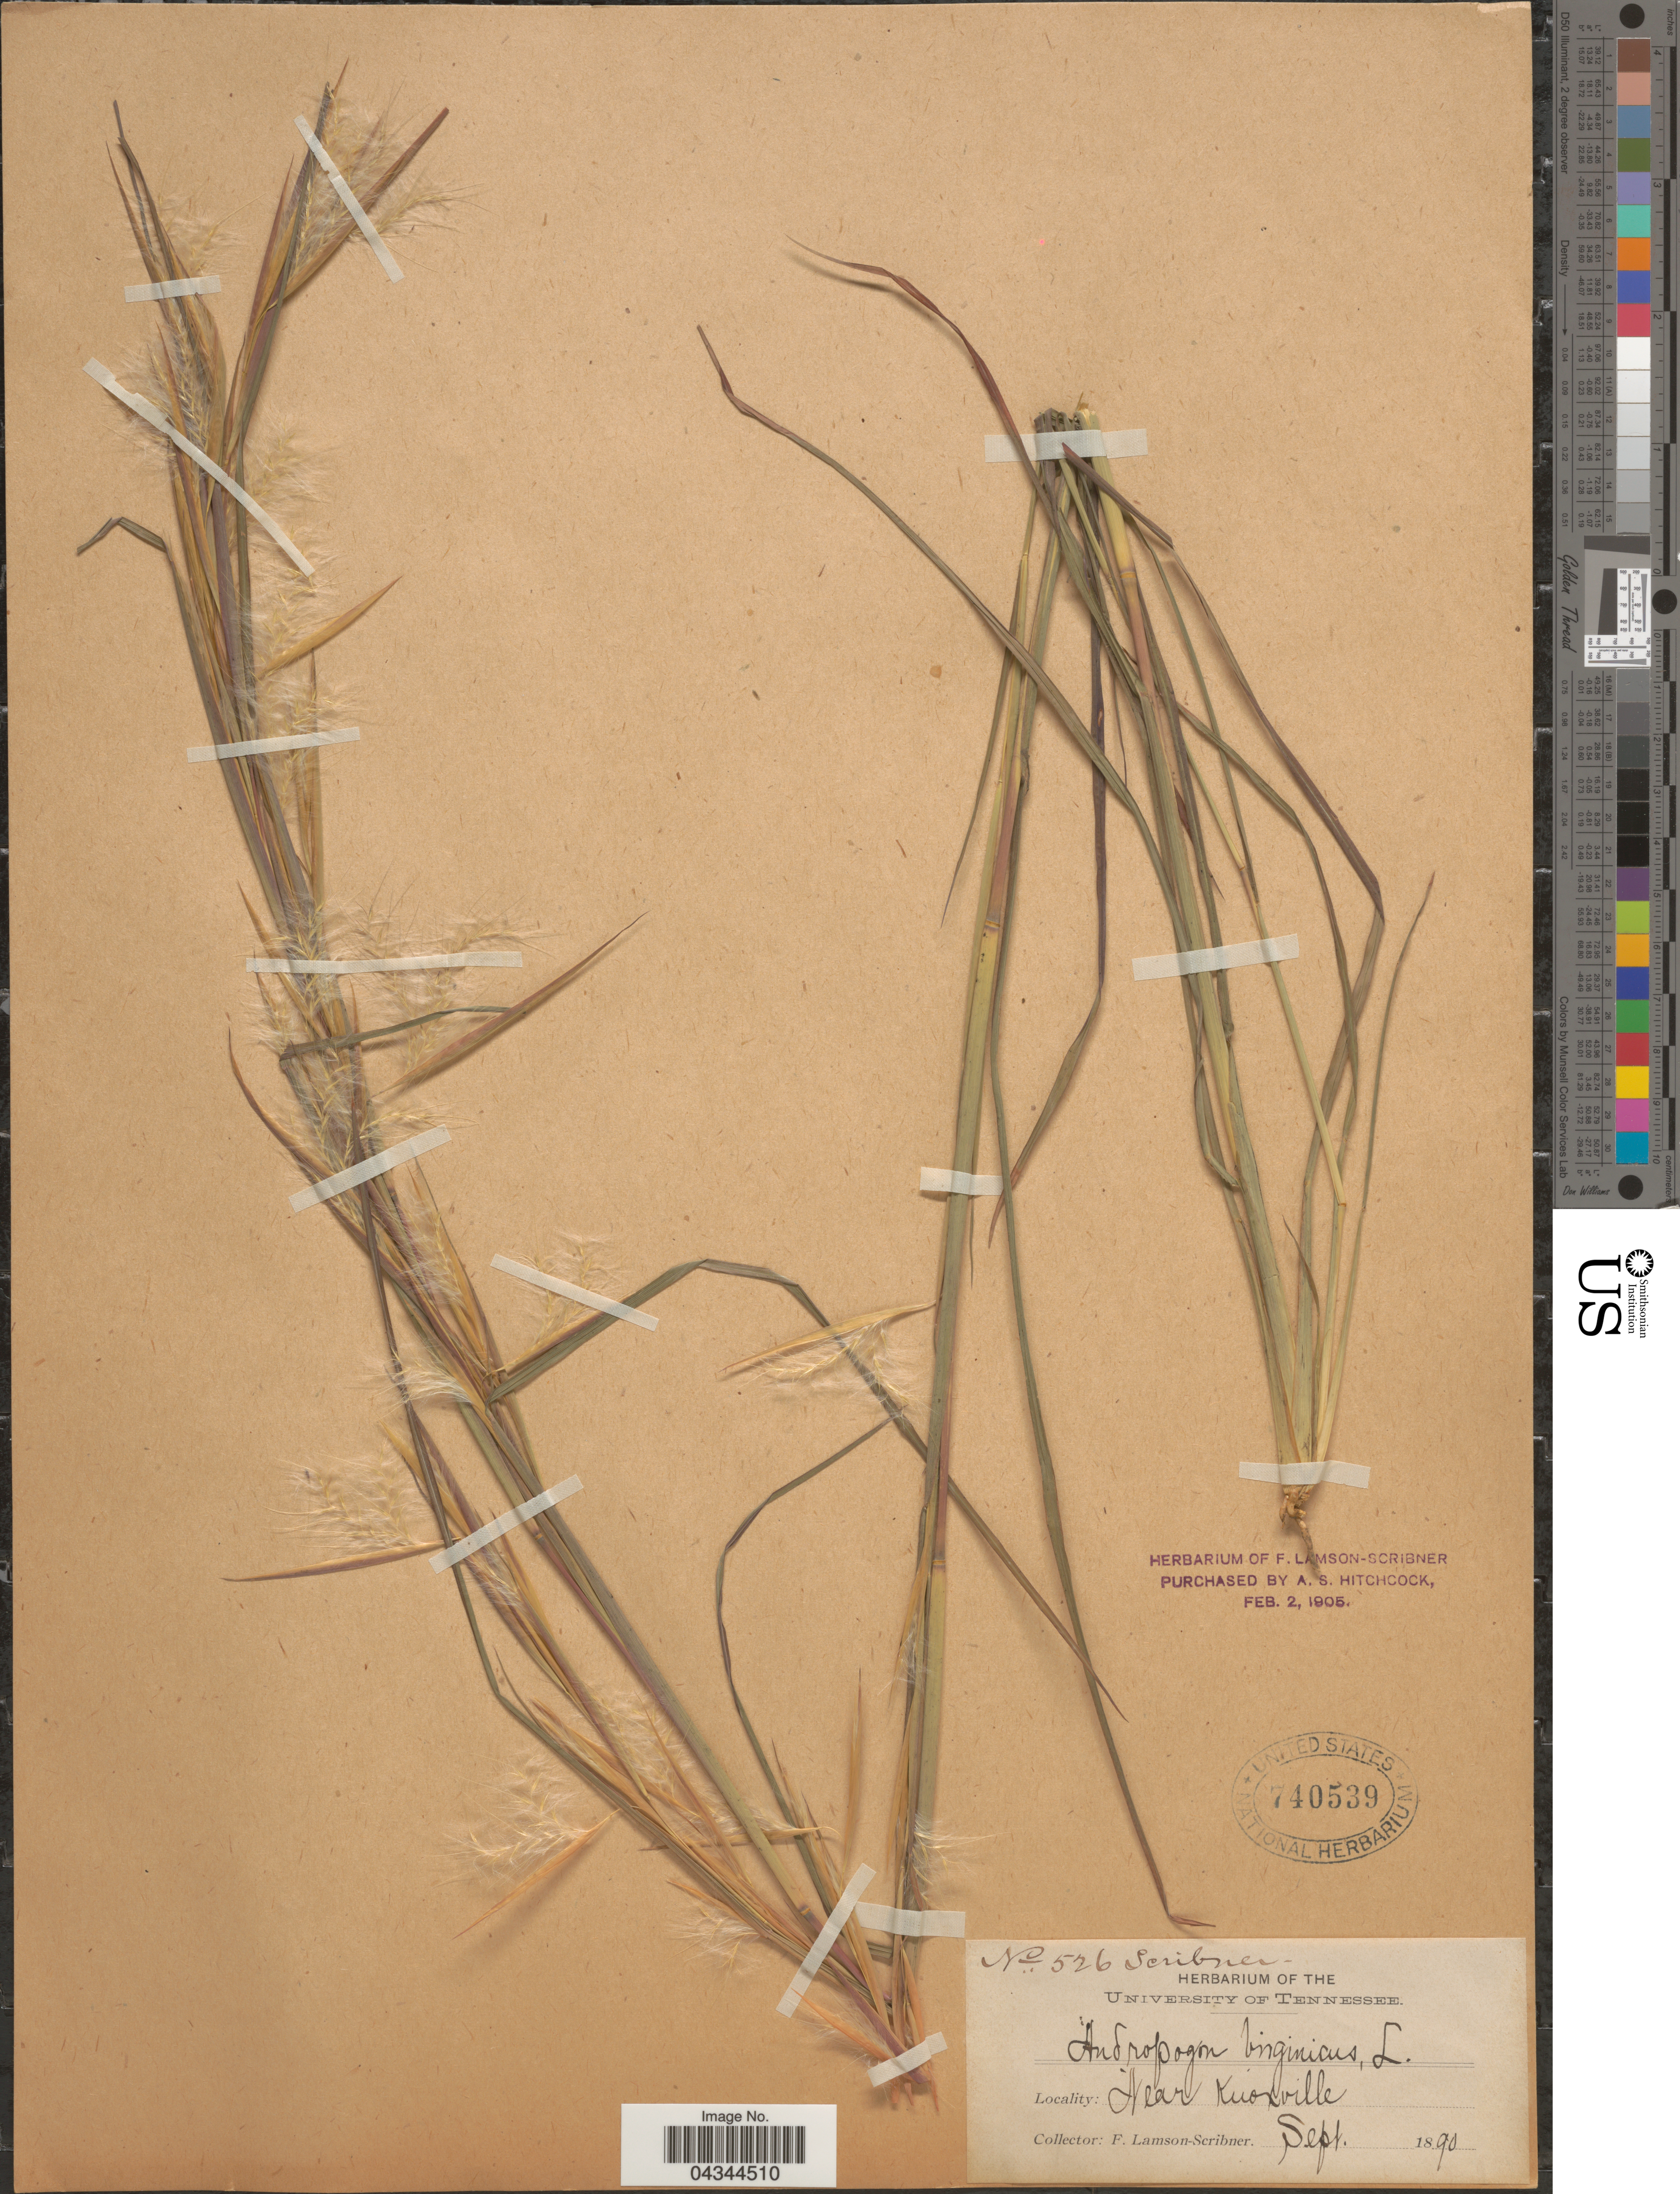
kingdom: Plantae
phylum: Tracheophyta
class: Liliopsida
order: Poales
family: Poaceae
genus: Andropogon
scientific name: Andropogon virginicus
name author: L.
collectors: F. Lamson-Scribner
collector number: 526Scribner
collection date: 1890-09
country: United States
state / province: Tennessee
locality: Near Knoxville.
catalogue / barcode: US 740539